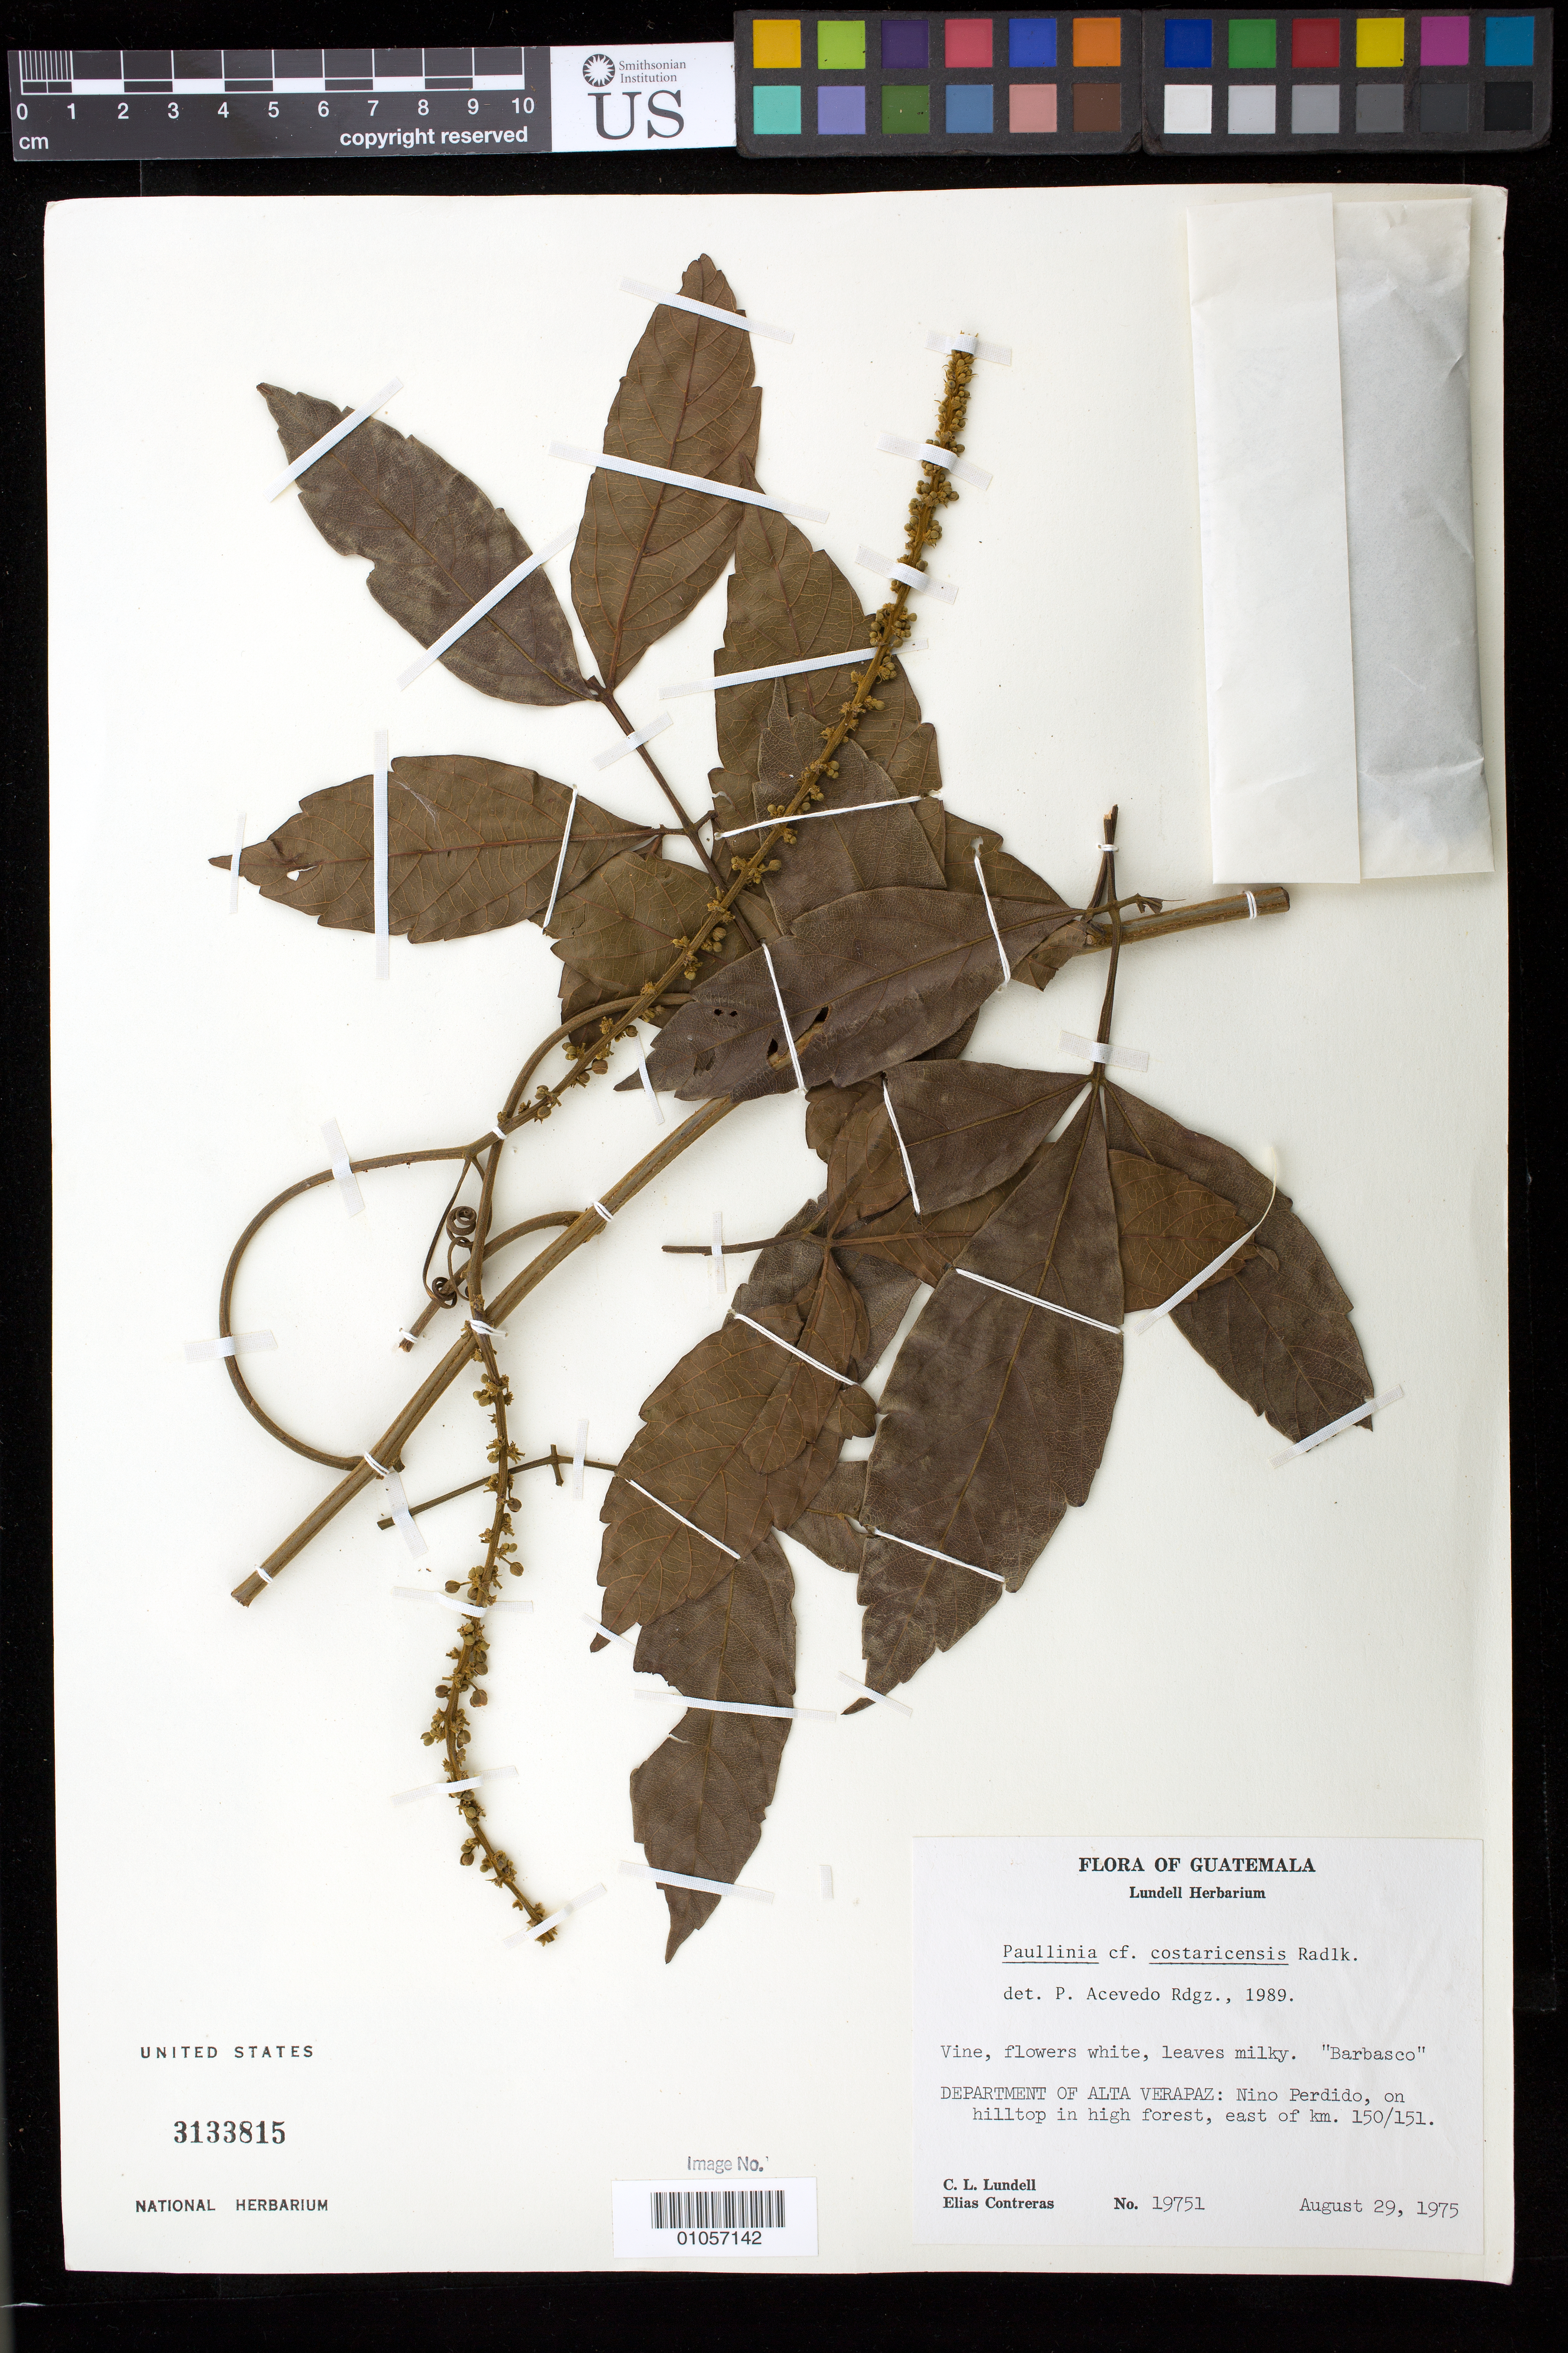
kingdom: Plantae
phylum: Tracheophyta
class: Magnoliopsida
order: Sapindales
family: Sapindaceae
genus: Paullinia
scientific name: Paullinia costaricensis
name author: Radlk.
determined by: Acevedo-Rodríguez, P., (BOT), Smithsonian Institution - National Museum of Natural History (UNITED STATES)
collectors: C. L. Lundell & E. Contreras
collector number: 19751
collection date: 1975-08-29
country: Guatemala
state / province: Alta Verapaz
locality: Nino Perdido, east of km 150/151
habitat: On hilltop in high forest.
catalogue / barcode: US 3133815